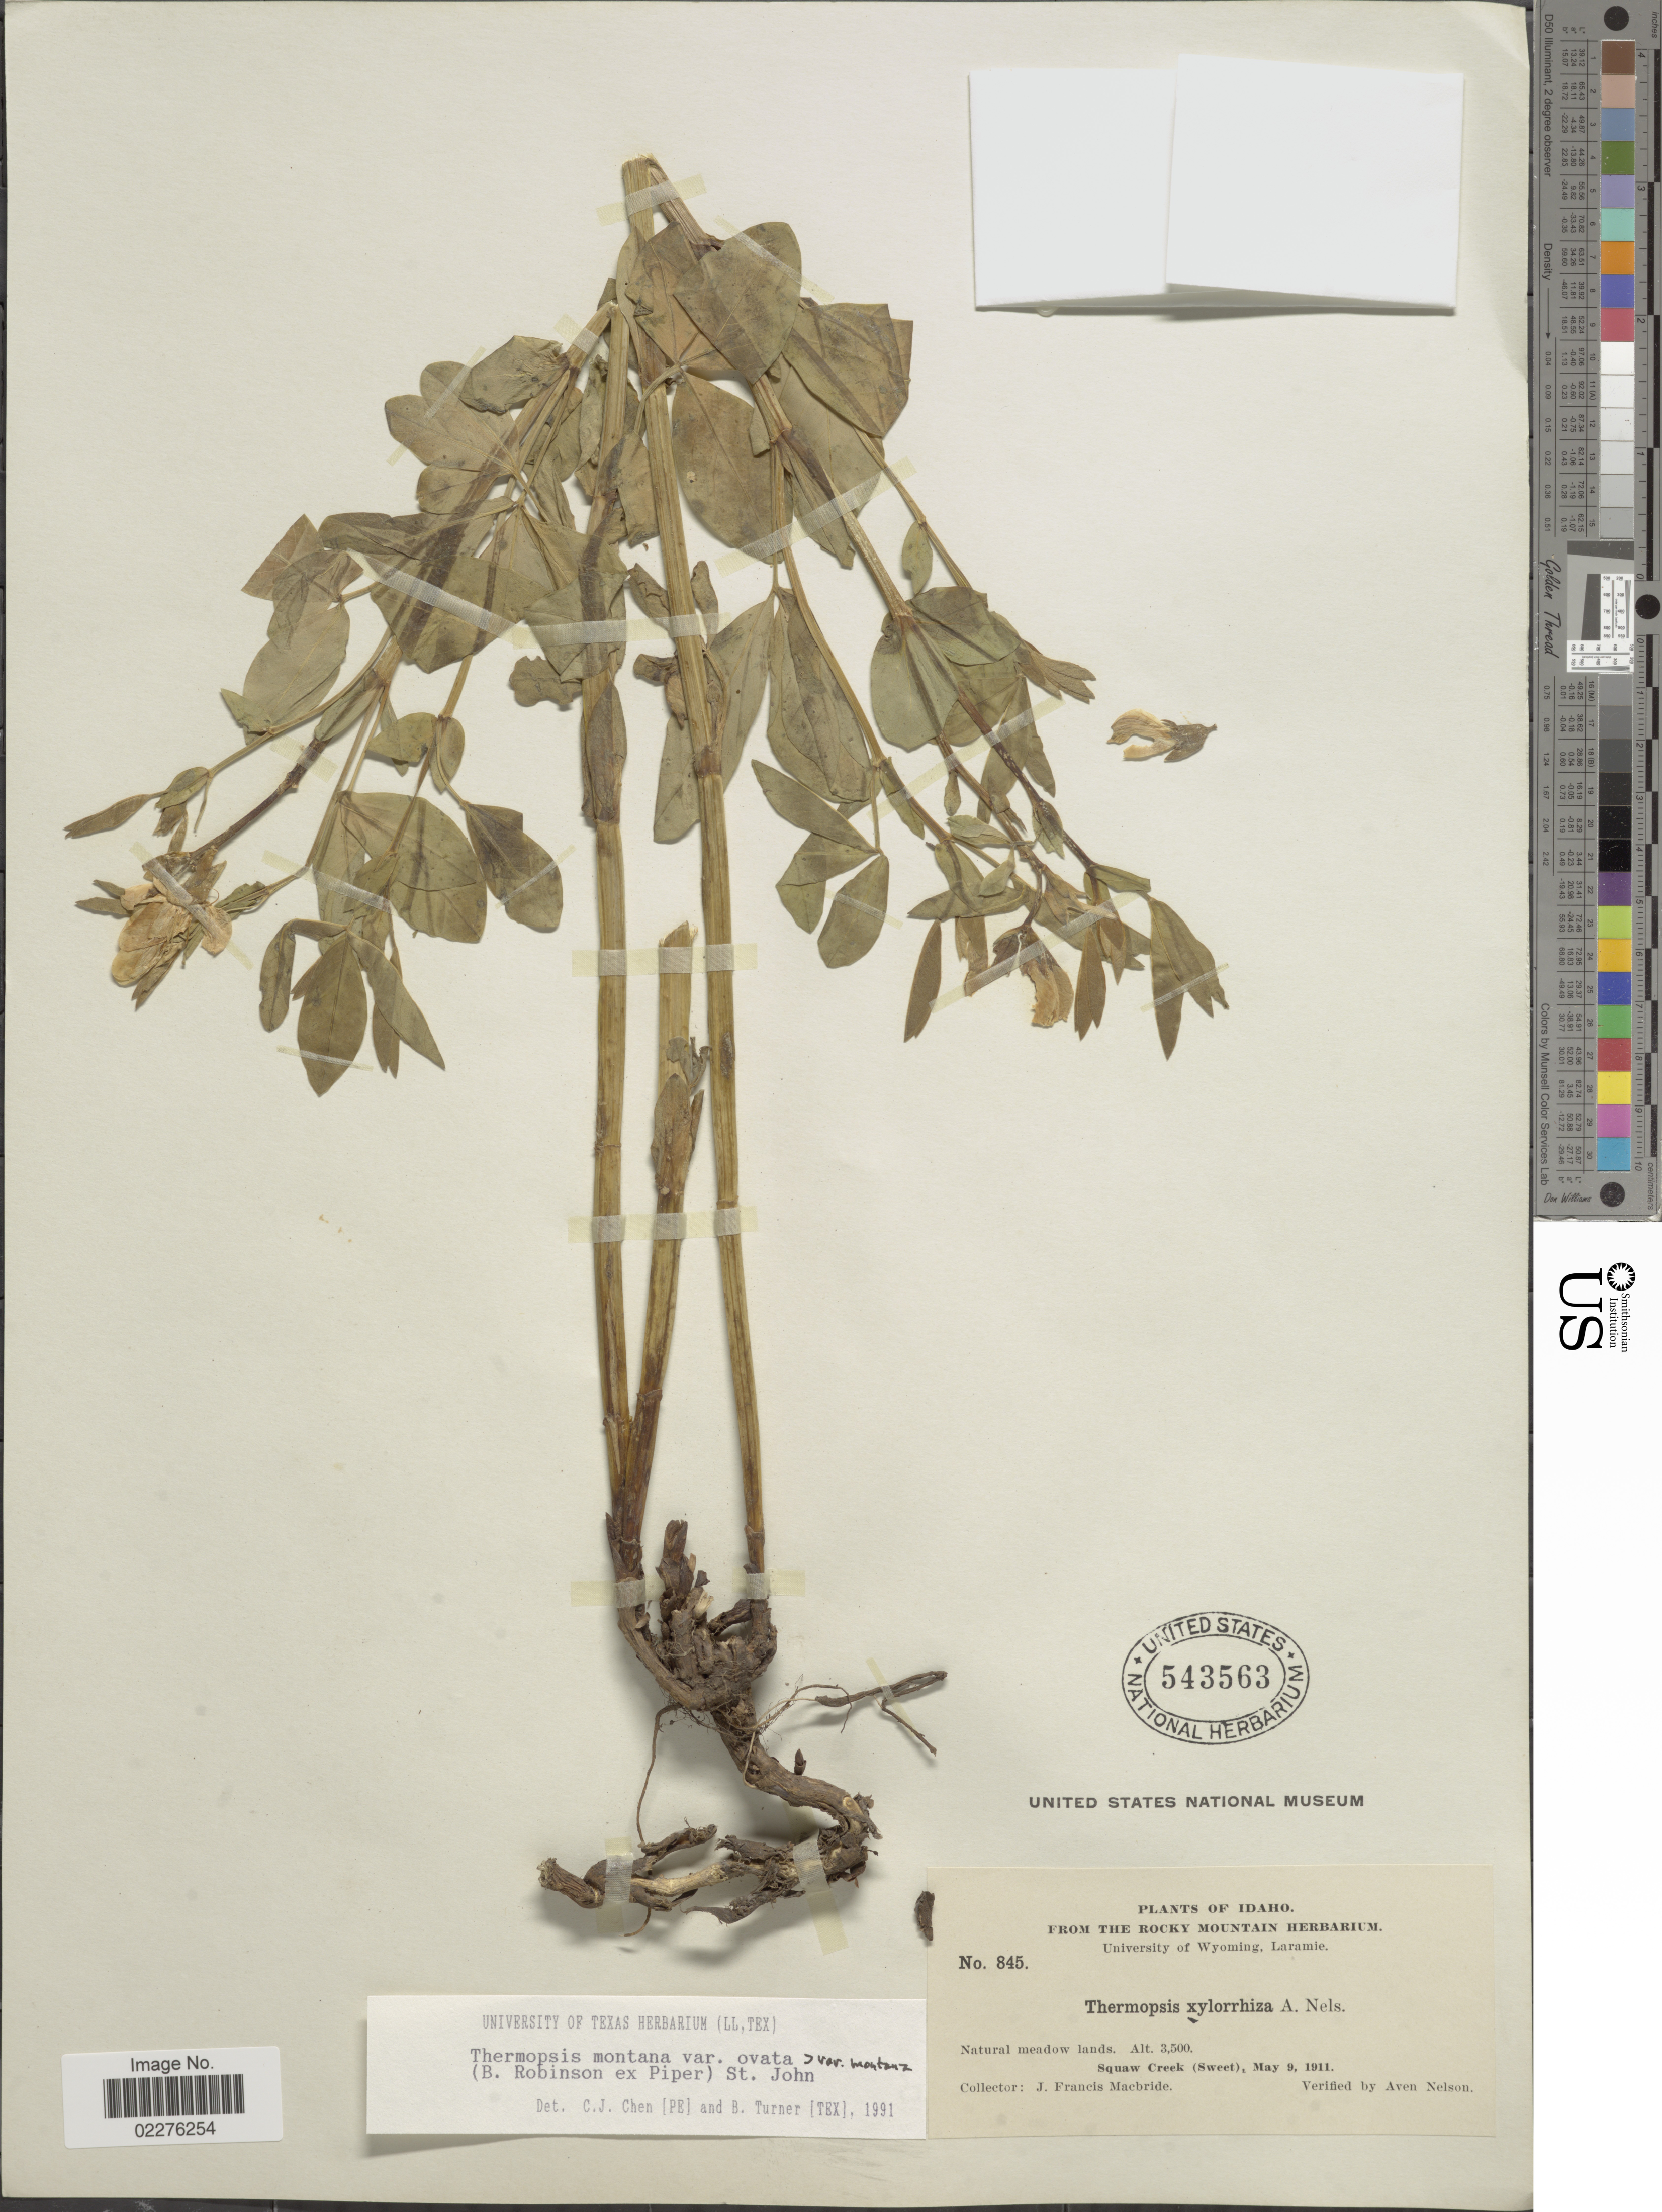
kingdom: Plantae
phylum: Tracheophyta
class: Magnoliopsida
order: Fabales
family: Fabaceae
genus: Thermopsis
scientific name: Thermopsis montana var. ovata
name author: (B.L. Rob. ex Piper) H. St. John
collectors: J. F. Macbride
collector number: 845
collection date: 1911-05-09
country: United States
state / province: Idaho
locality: Natural meadow lands, Squaw Creek (Sweet)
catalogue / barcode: US 543563